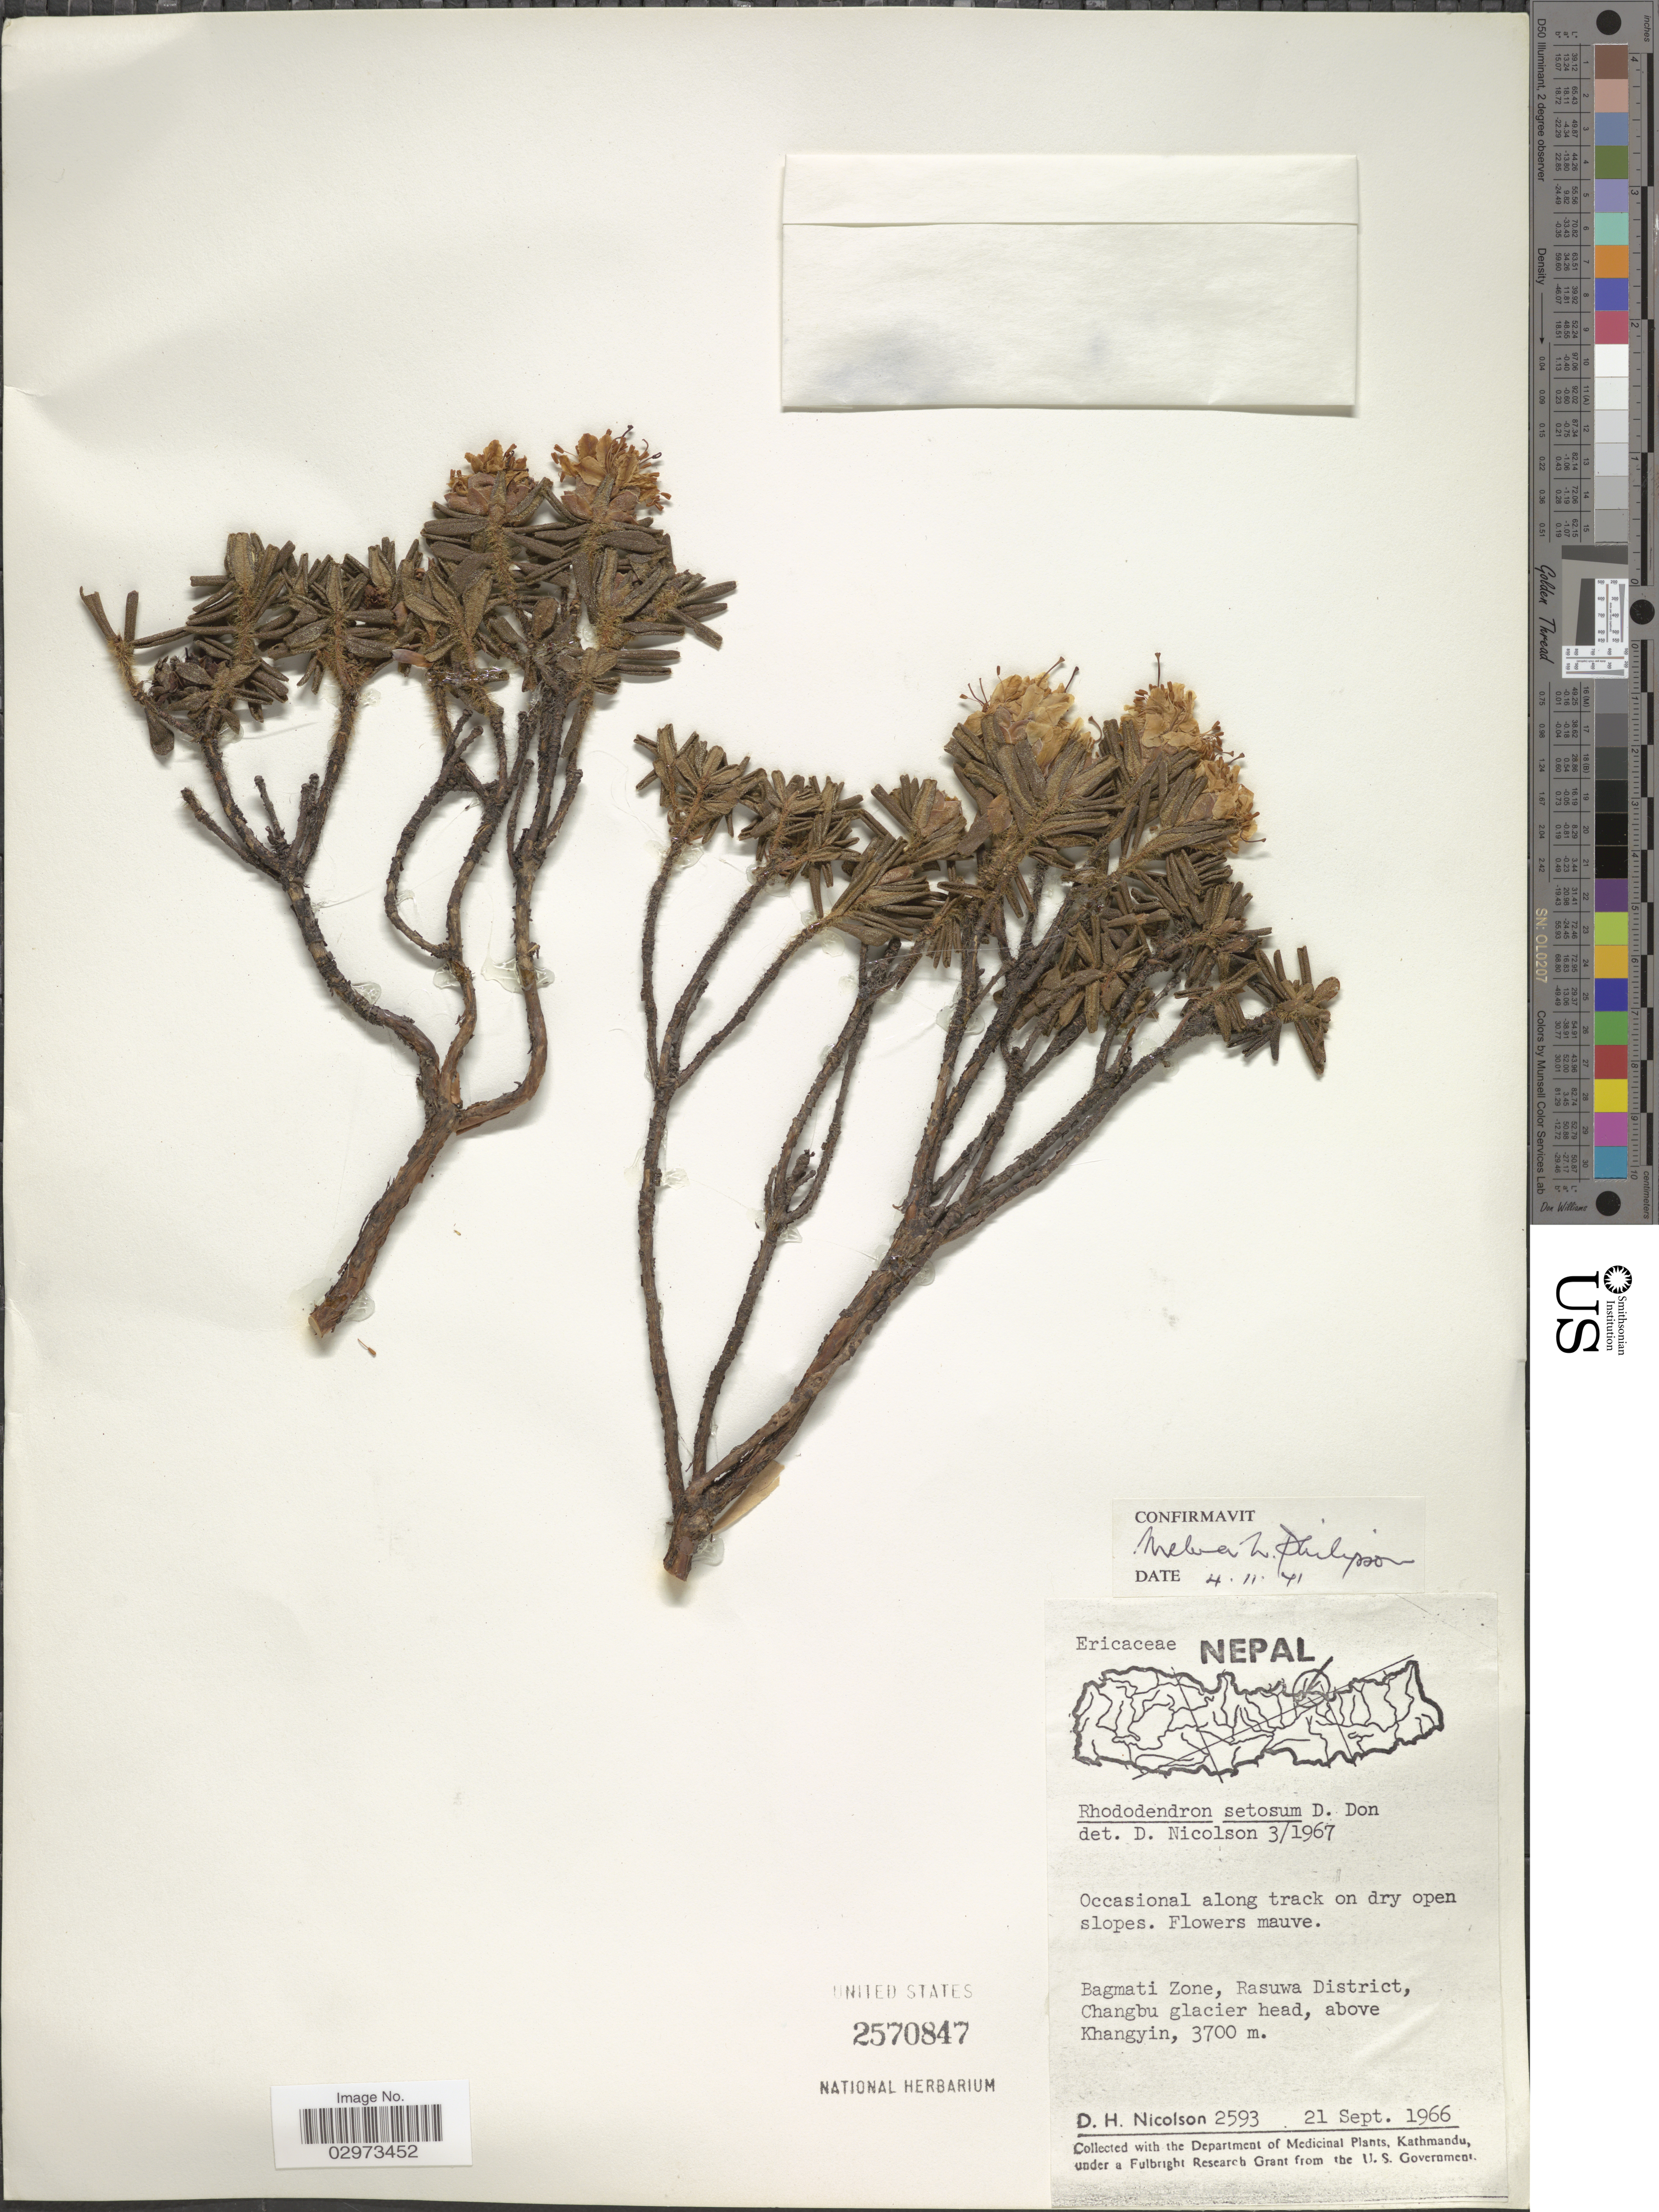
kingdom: Plantae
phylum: Tracheophyta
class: Magnoliopsida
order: Ericales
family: Ericaceae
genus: Rhododendron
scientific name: Rhododendron setosum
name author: D. Don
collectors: D. H. Nicolson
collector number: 2593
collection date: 1966-09-21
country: Nepal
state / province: Bagmati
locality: Bagmati Zone, Rasuwa District, Changbu glacier head, above Khangyin.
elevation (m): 3700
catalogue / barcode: US 2570847